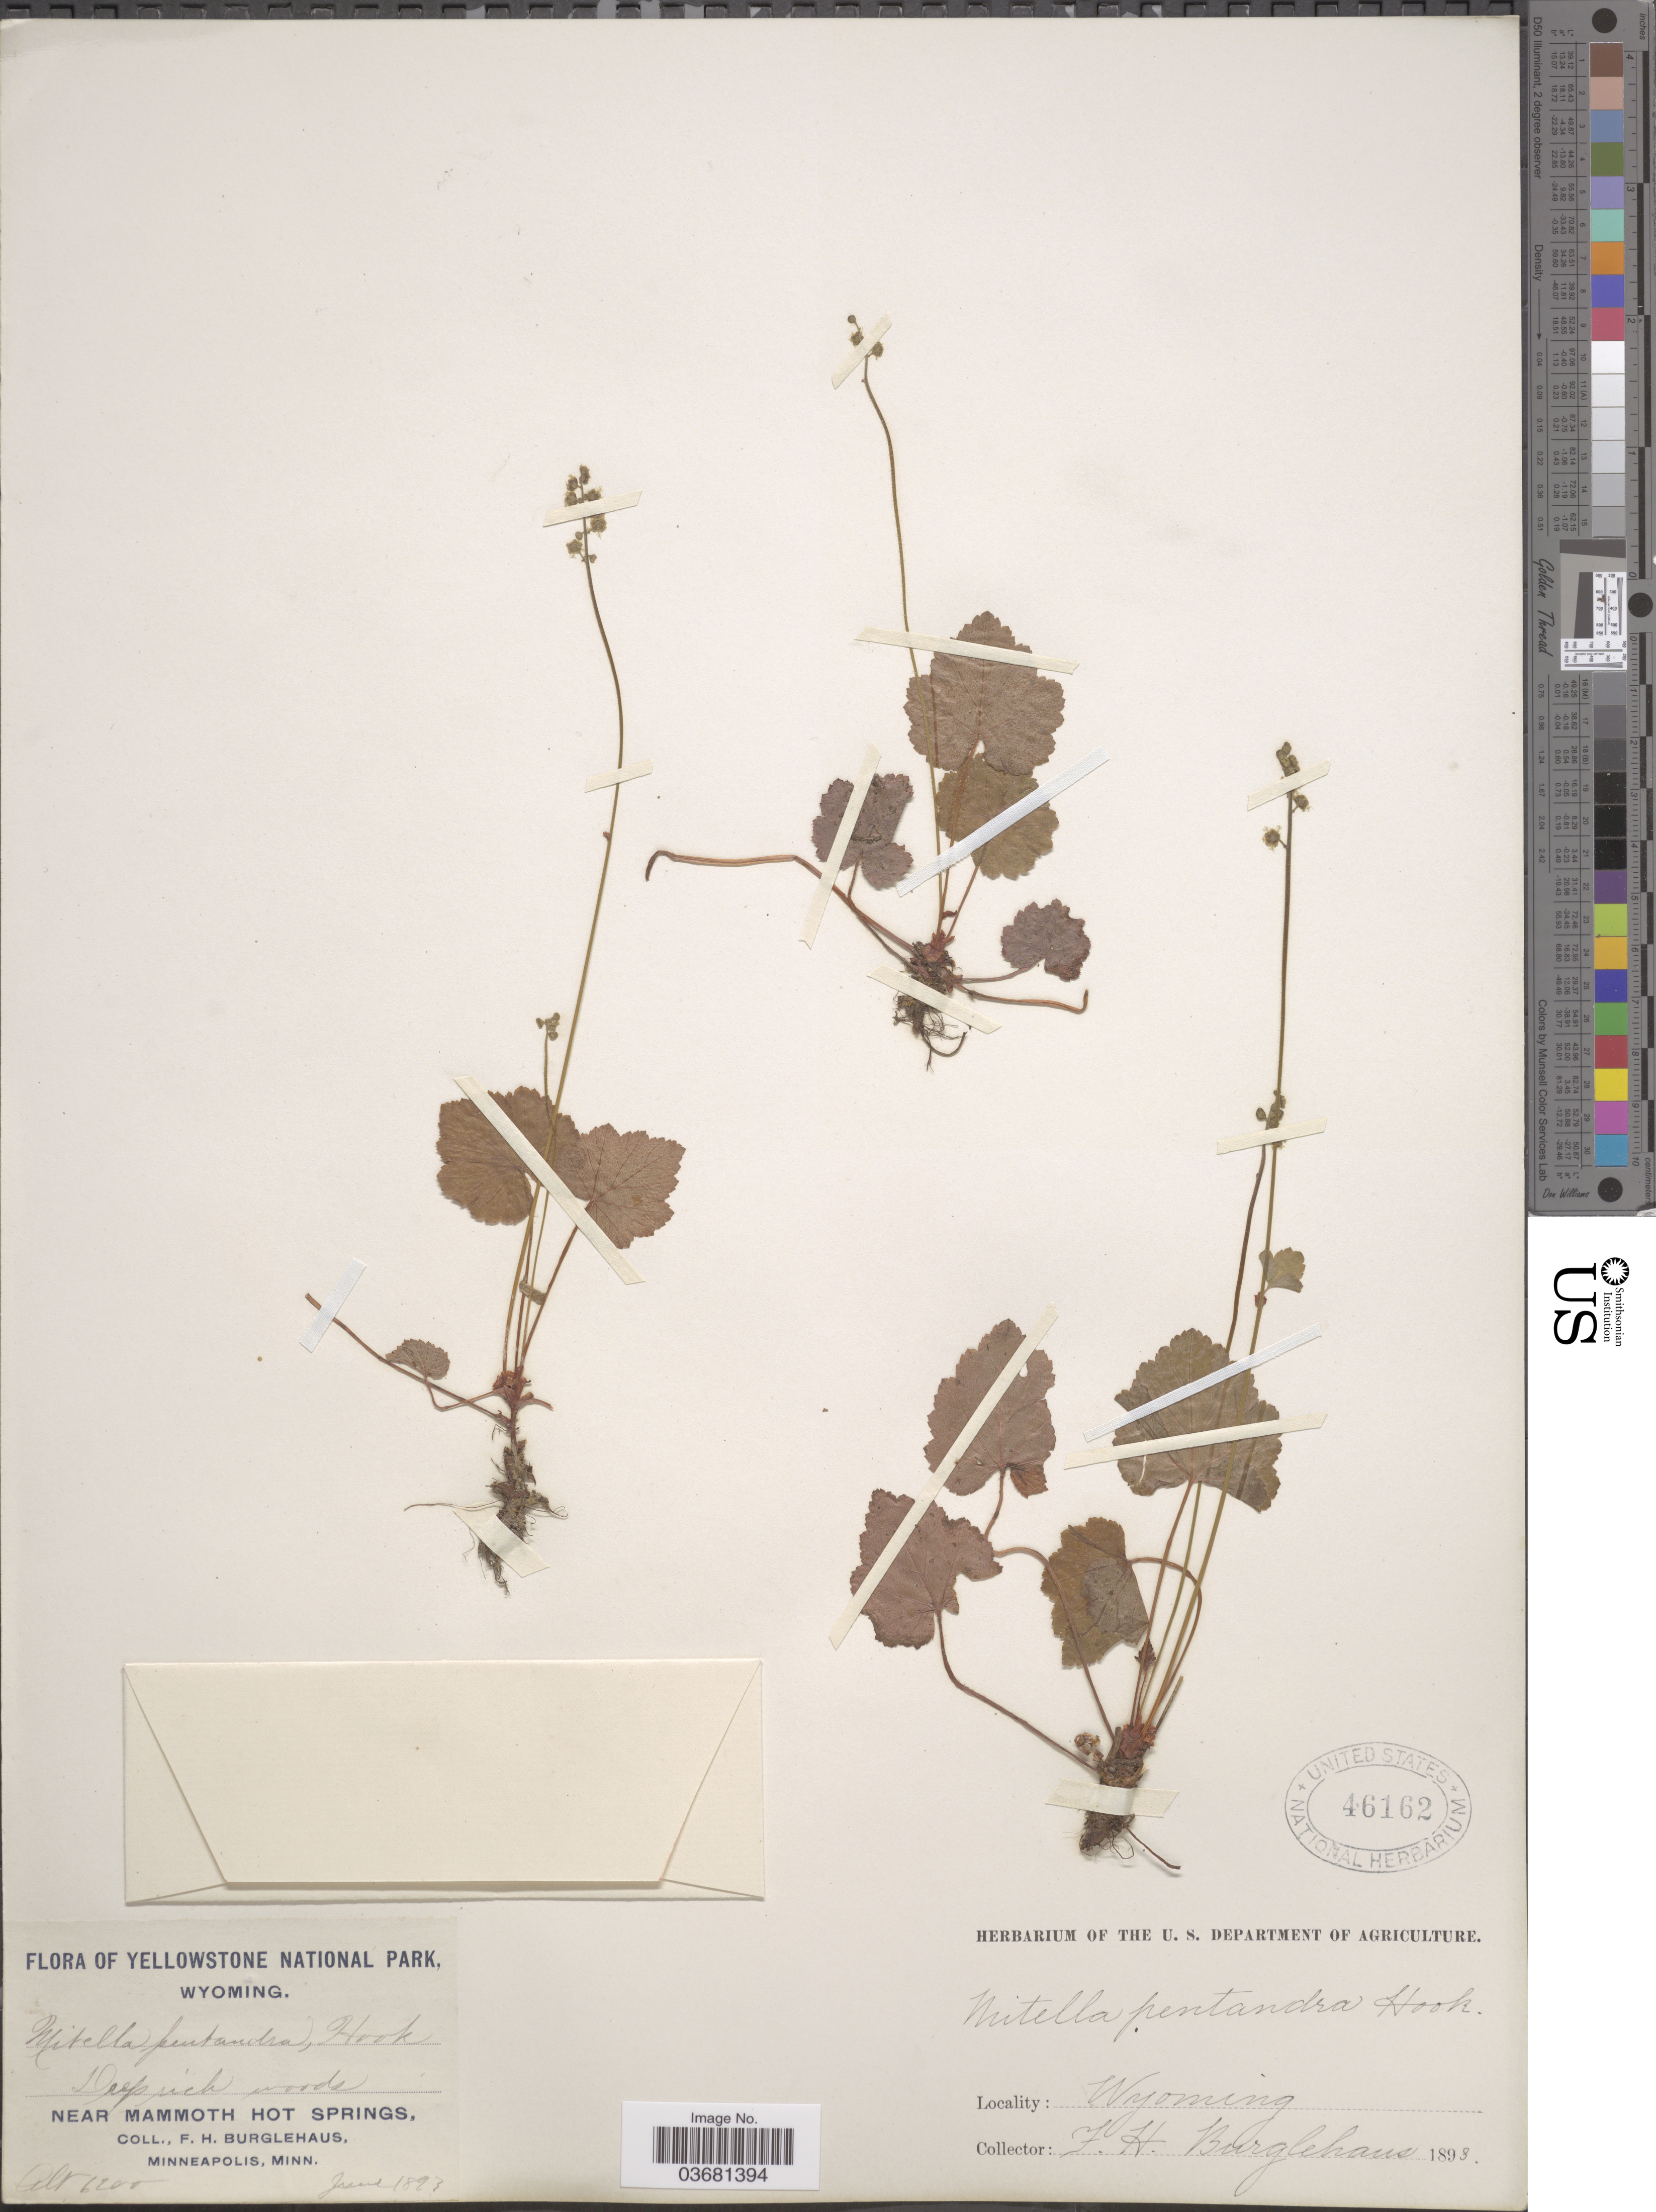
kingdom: Plantae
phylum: Tracheophyta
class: Magnoliopsida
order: Saxifragales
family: Saxifragaceae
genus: Mitella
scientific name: Mitella pentandra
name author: Hook.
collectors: F. Burglehaus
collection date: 1893-06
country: United States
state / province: Wyoming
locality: Yellowstone National Park. Deep rich woods near Mammoth Hot Springs.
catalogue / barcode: US 46162